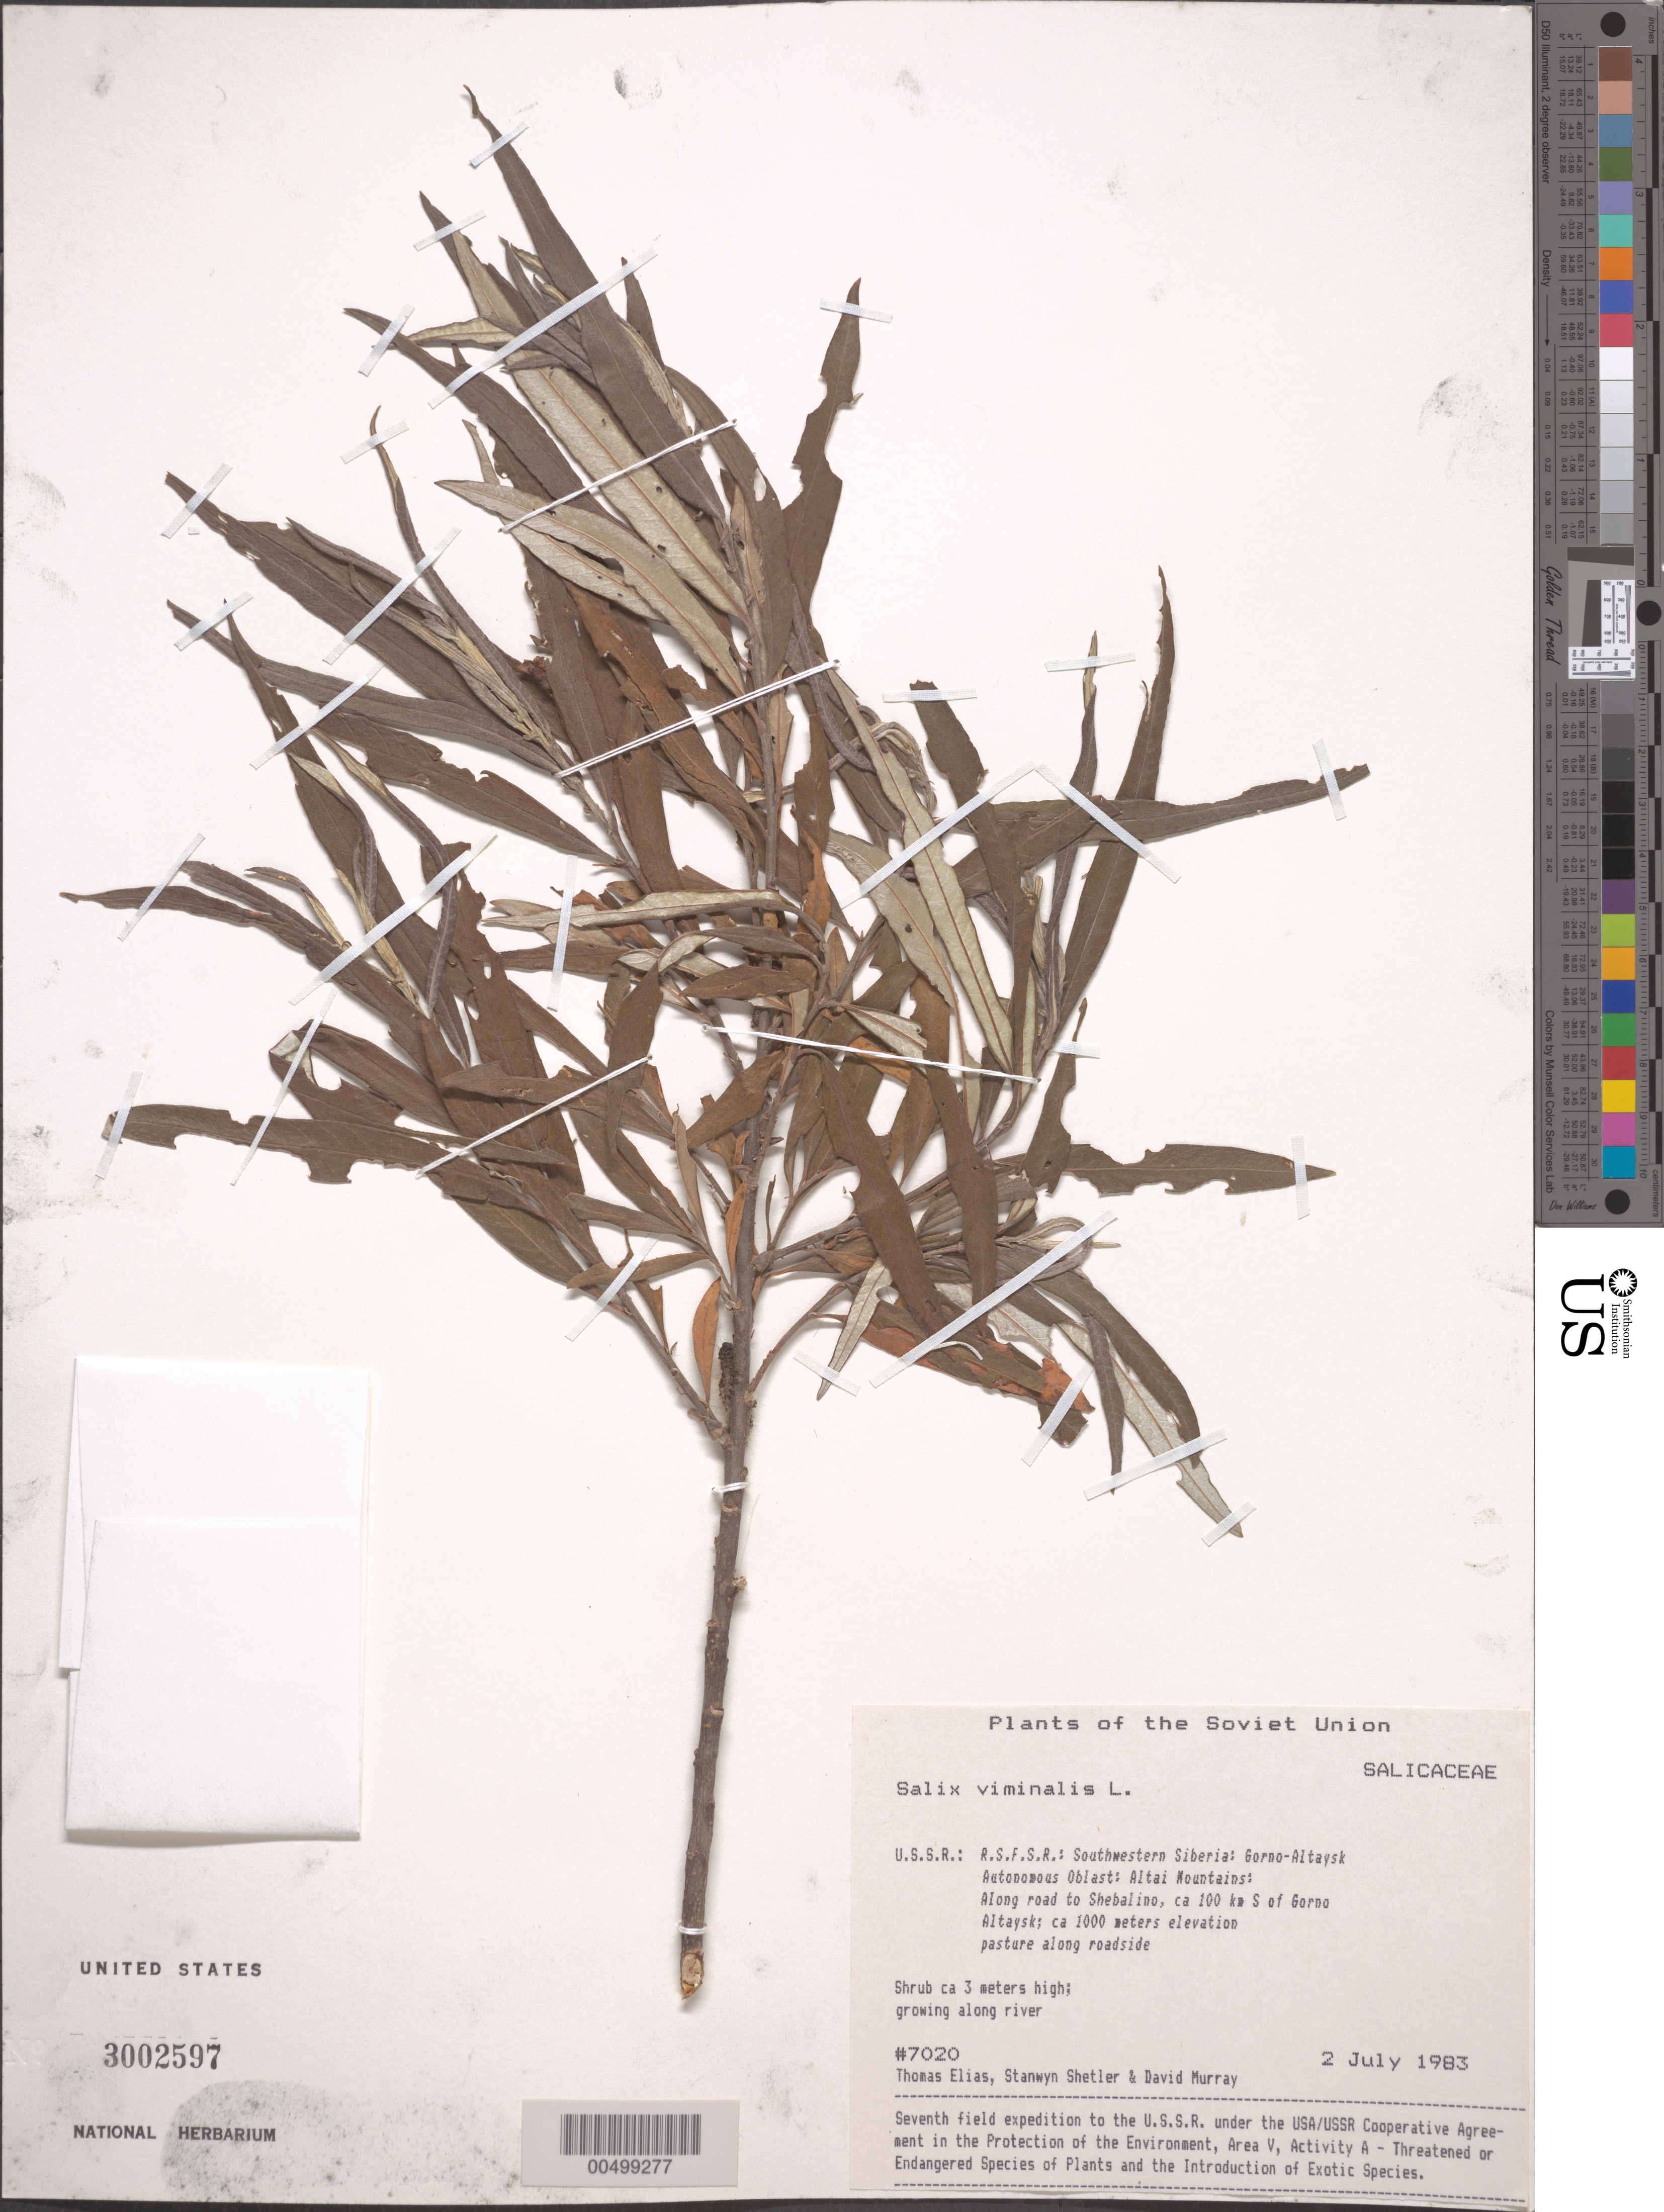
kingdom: Plantae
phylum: Tracheophyta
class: Magnoliopsida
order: Malpighiales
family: Salicaceae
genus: Salix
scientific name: Salix viminalis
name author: L.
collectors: T. Elias, S. Shetler & D. F. Murray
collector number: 7020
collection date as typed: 02 Jul 1983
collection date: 1983-07-02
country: Russian Federation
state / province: Altai Republic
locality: Altai Mountains, along road to Shebalino, ca. 100 km S of Gorno-Altaysk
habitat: pasture along roadside; growing along river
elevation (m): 1000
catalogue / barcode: US 3002597